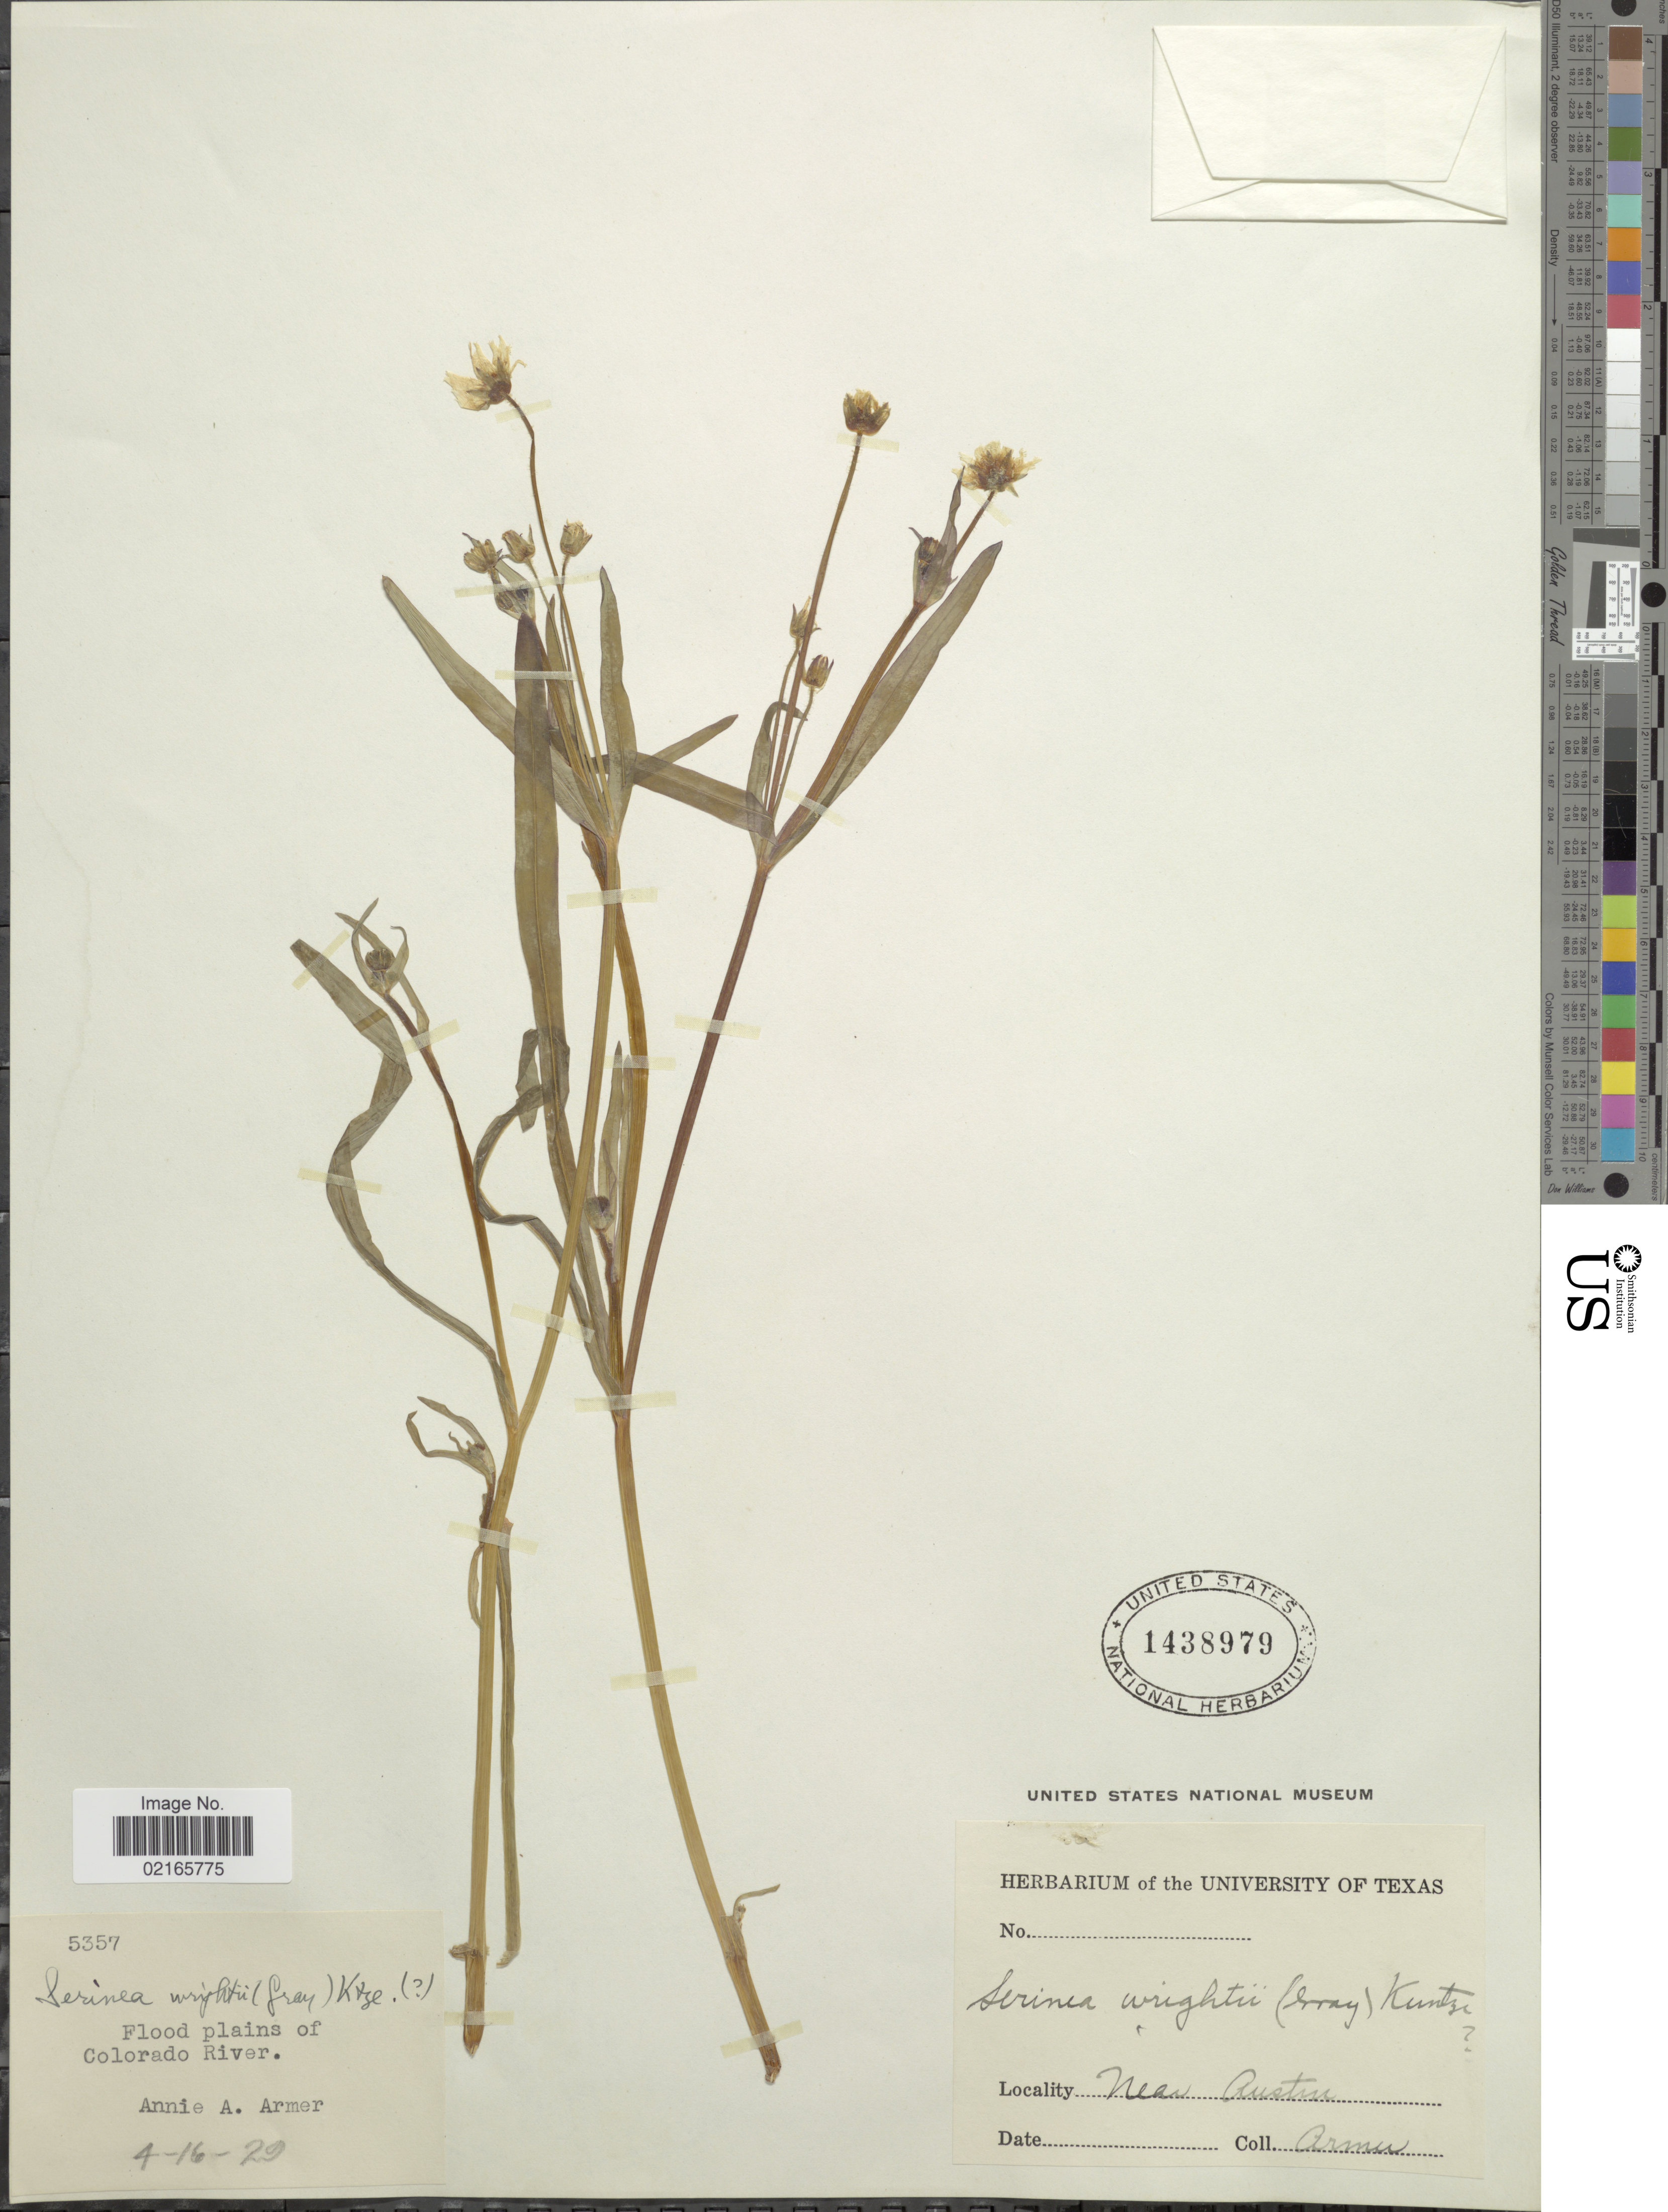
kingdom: Plantae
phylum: Tracheophyta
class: Magnoliopsida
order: Asterales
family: Asteraceae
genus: Krigia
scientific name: Krigia cespitosa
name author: (Raf.) K.L. Chambers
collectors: A. Armer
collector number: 5357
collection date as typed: Transcribed d/m/y: 16/4/29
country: United States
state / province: Texas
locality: Flood plains of Colorado River, near Austin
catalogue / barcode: US 1438979